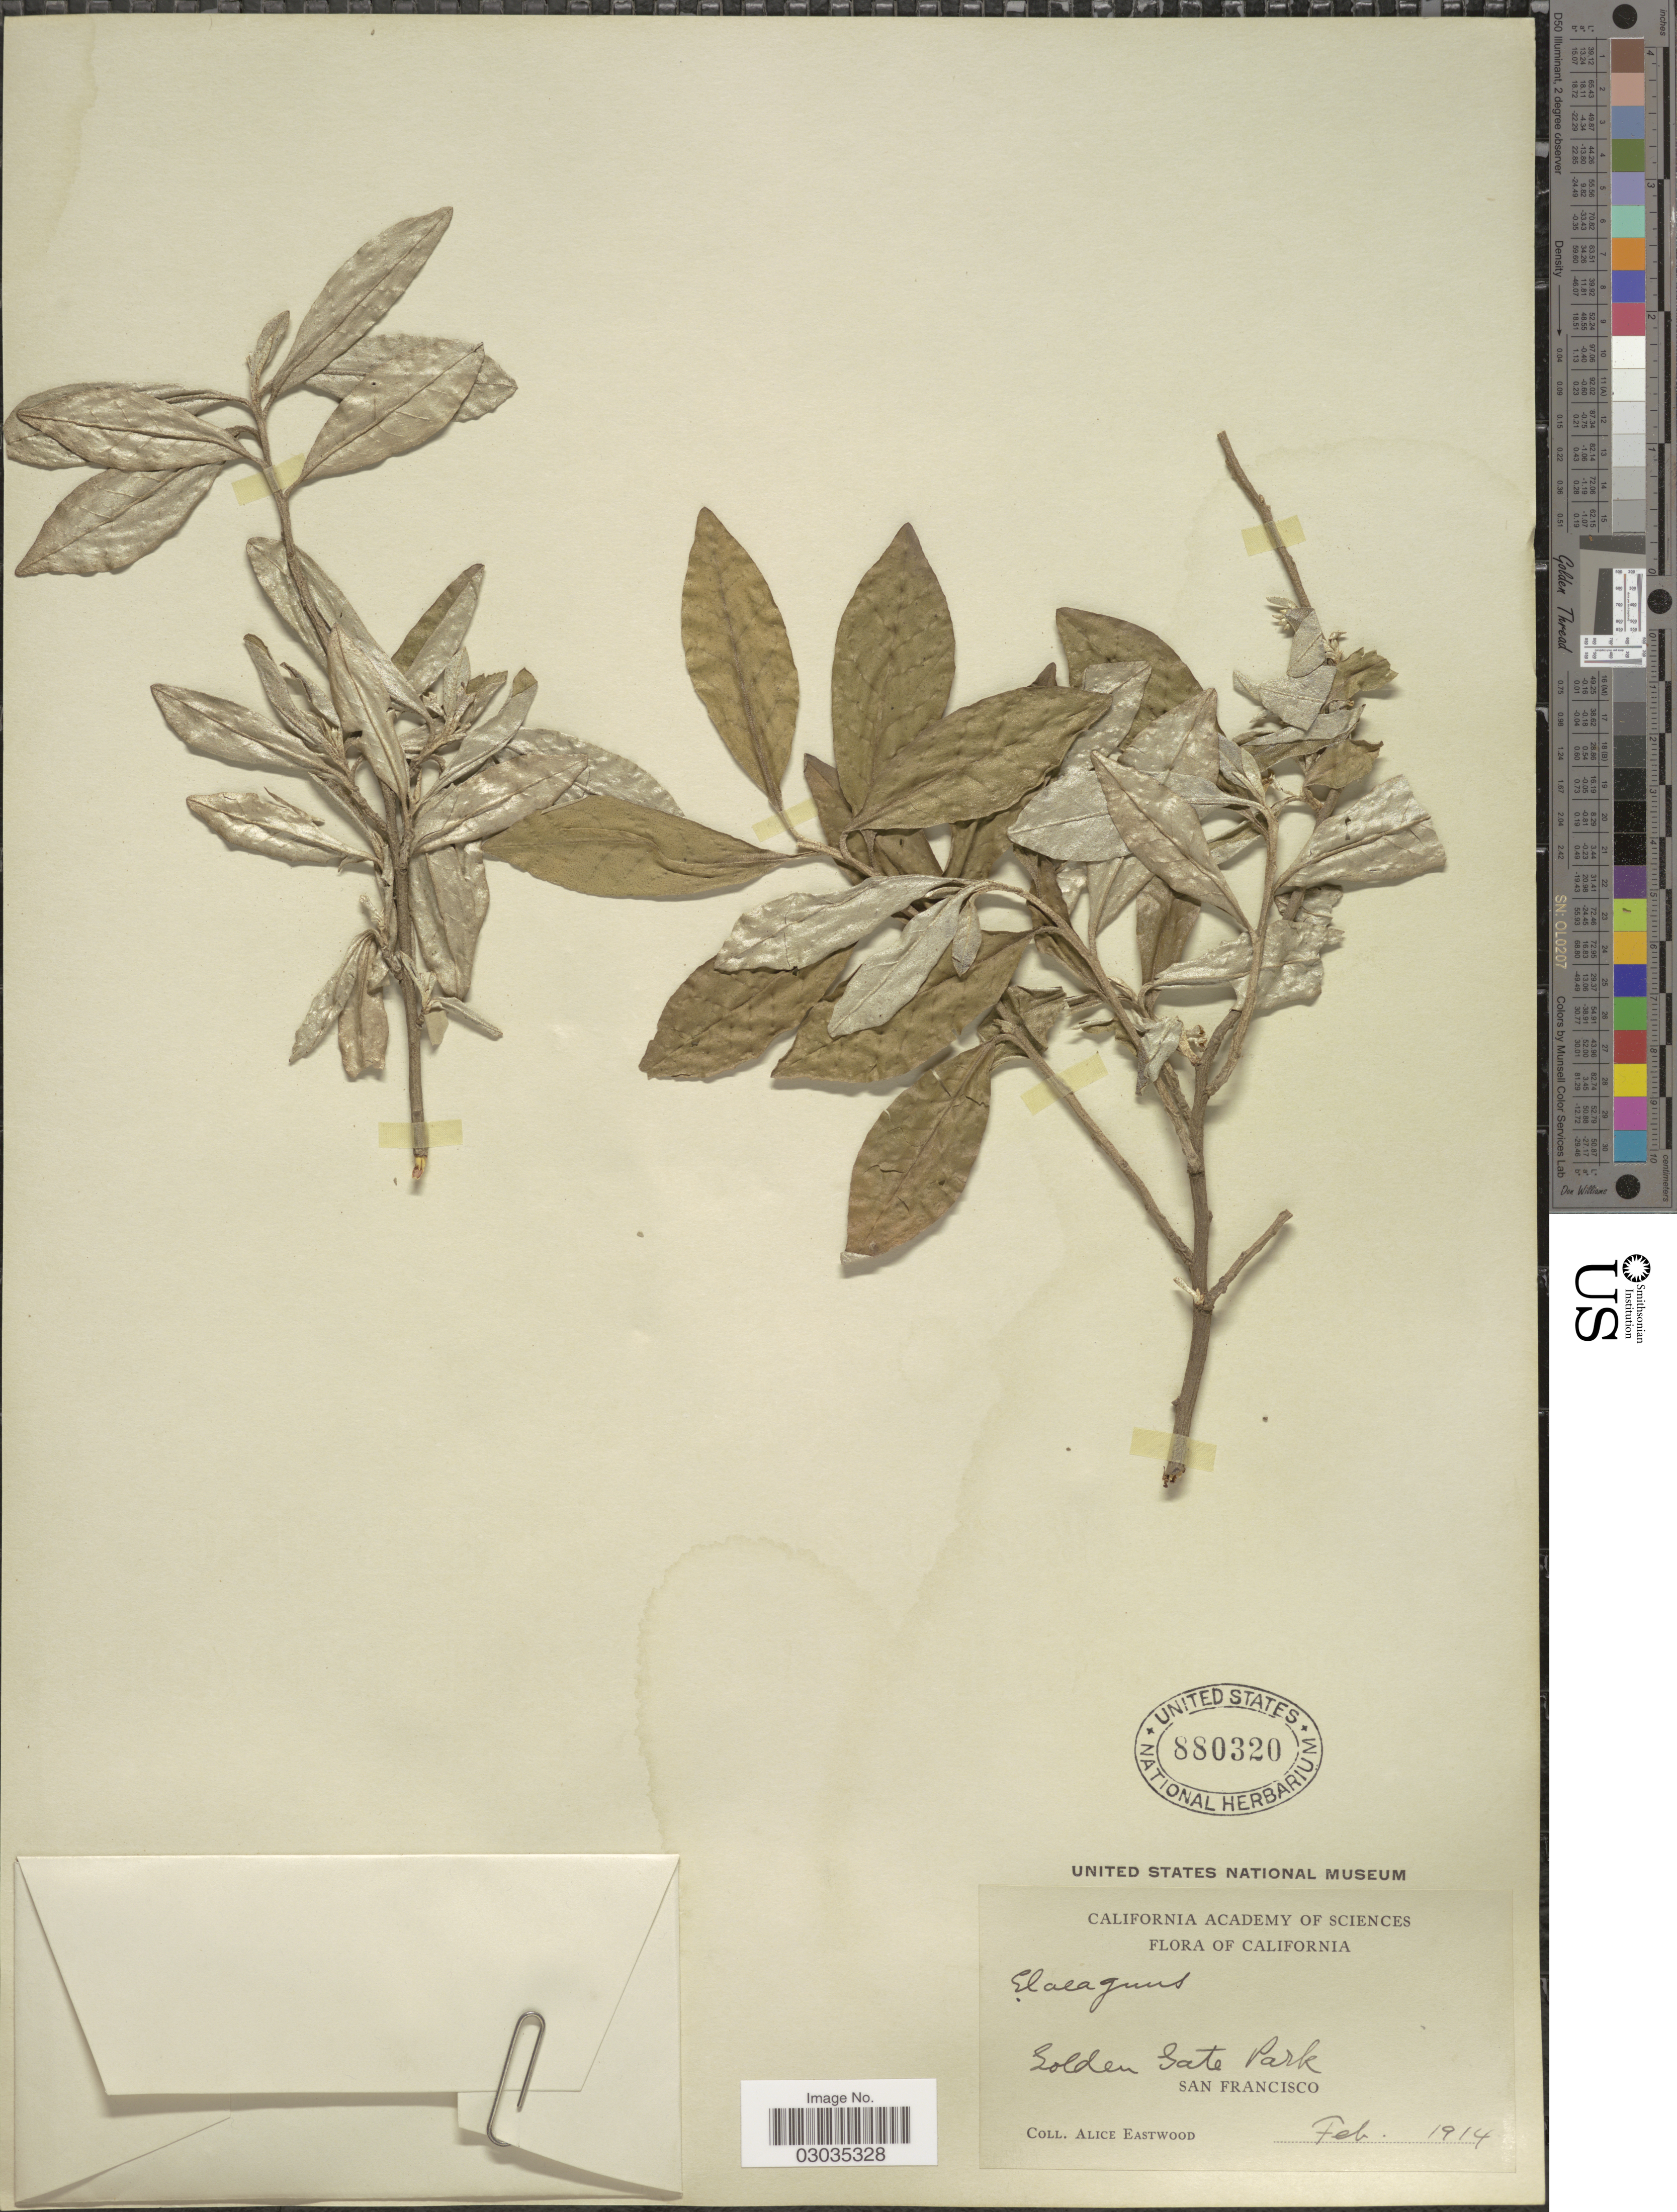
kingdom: Plantae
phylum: Tracheophyta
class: Magnoliopsida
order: Rosales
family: Elaeagnaceae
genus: Elaeagnus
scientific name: Elaeagnus sp.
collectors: A. Eastwood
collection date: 1914-02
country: United States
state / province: California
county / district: San Francisco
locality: Golden Gate Park. San Francisco.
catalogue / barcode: US 880320